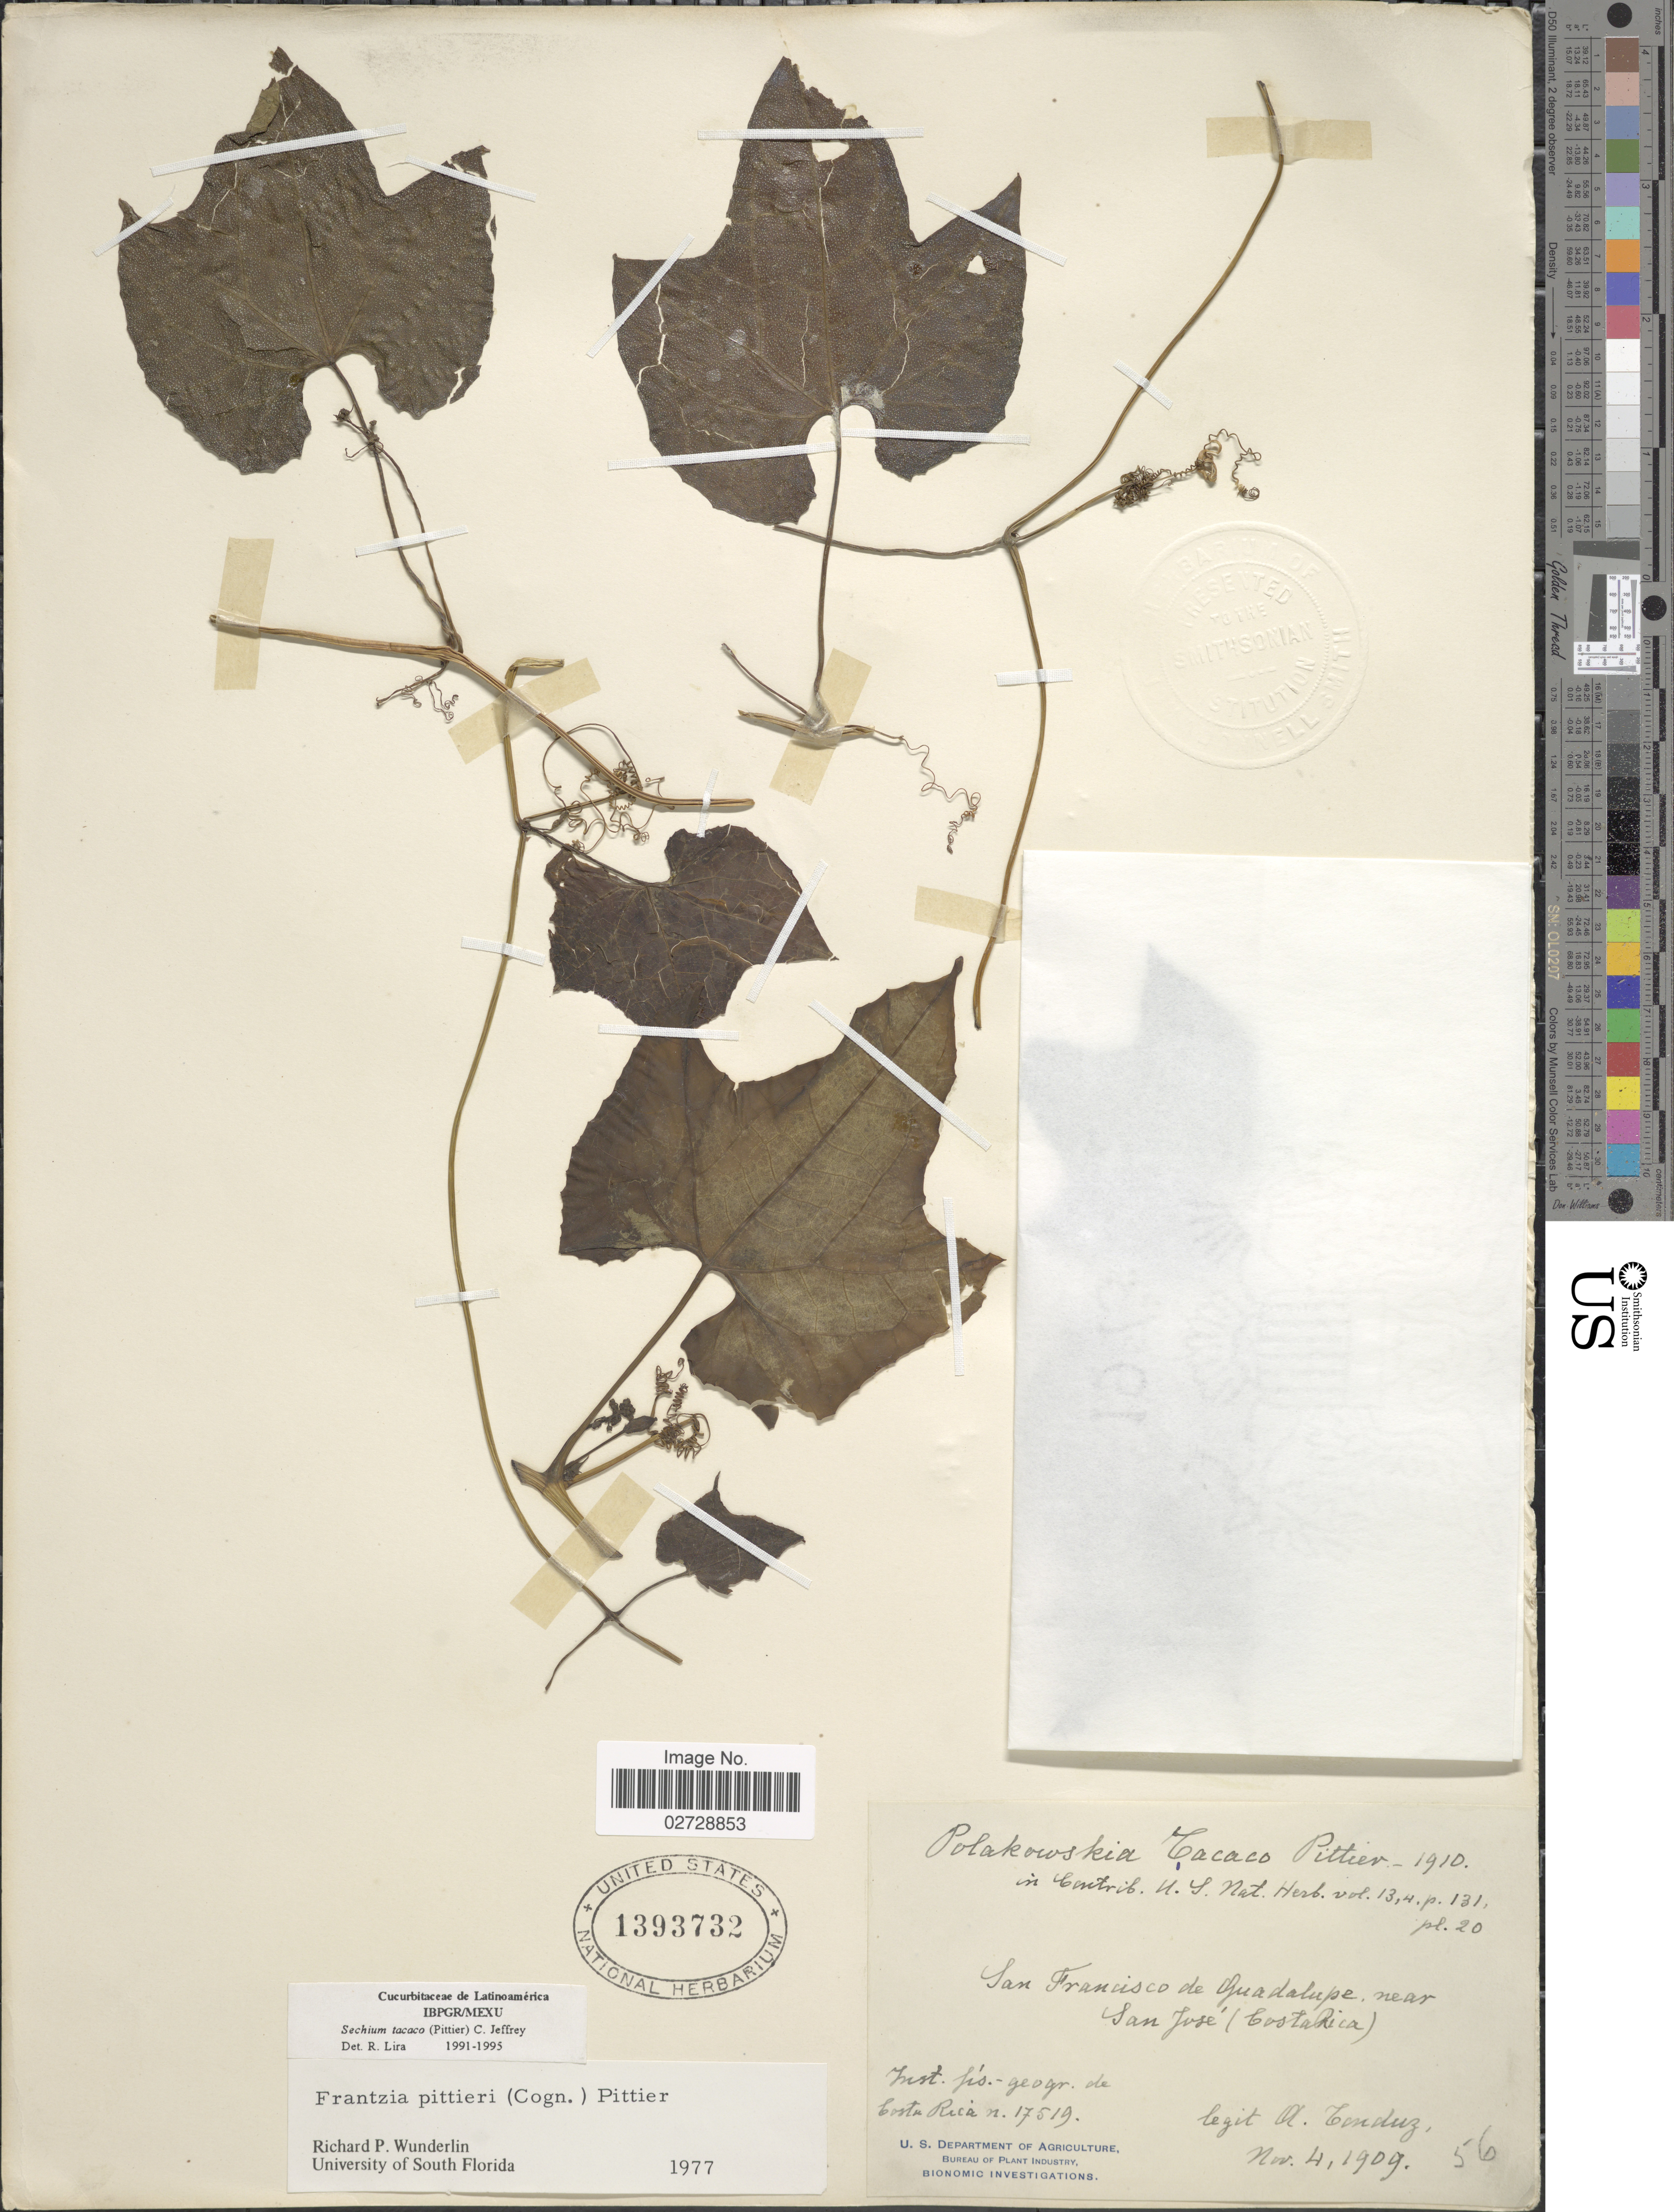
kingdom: Plantae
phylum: Tracheophyta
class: Magnoliopsida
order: Cucurbitales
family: Cucurbitaceae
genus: Sechium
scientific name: Sechium tacaco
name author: (Pittier) C. Jeffrey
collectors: A. Tonduz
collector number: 17519/56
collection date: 1909-11-04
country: Costa Rica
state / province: San José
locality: San Francisco de Guadalupe, near San José.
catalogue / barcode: US 1393732